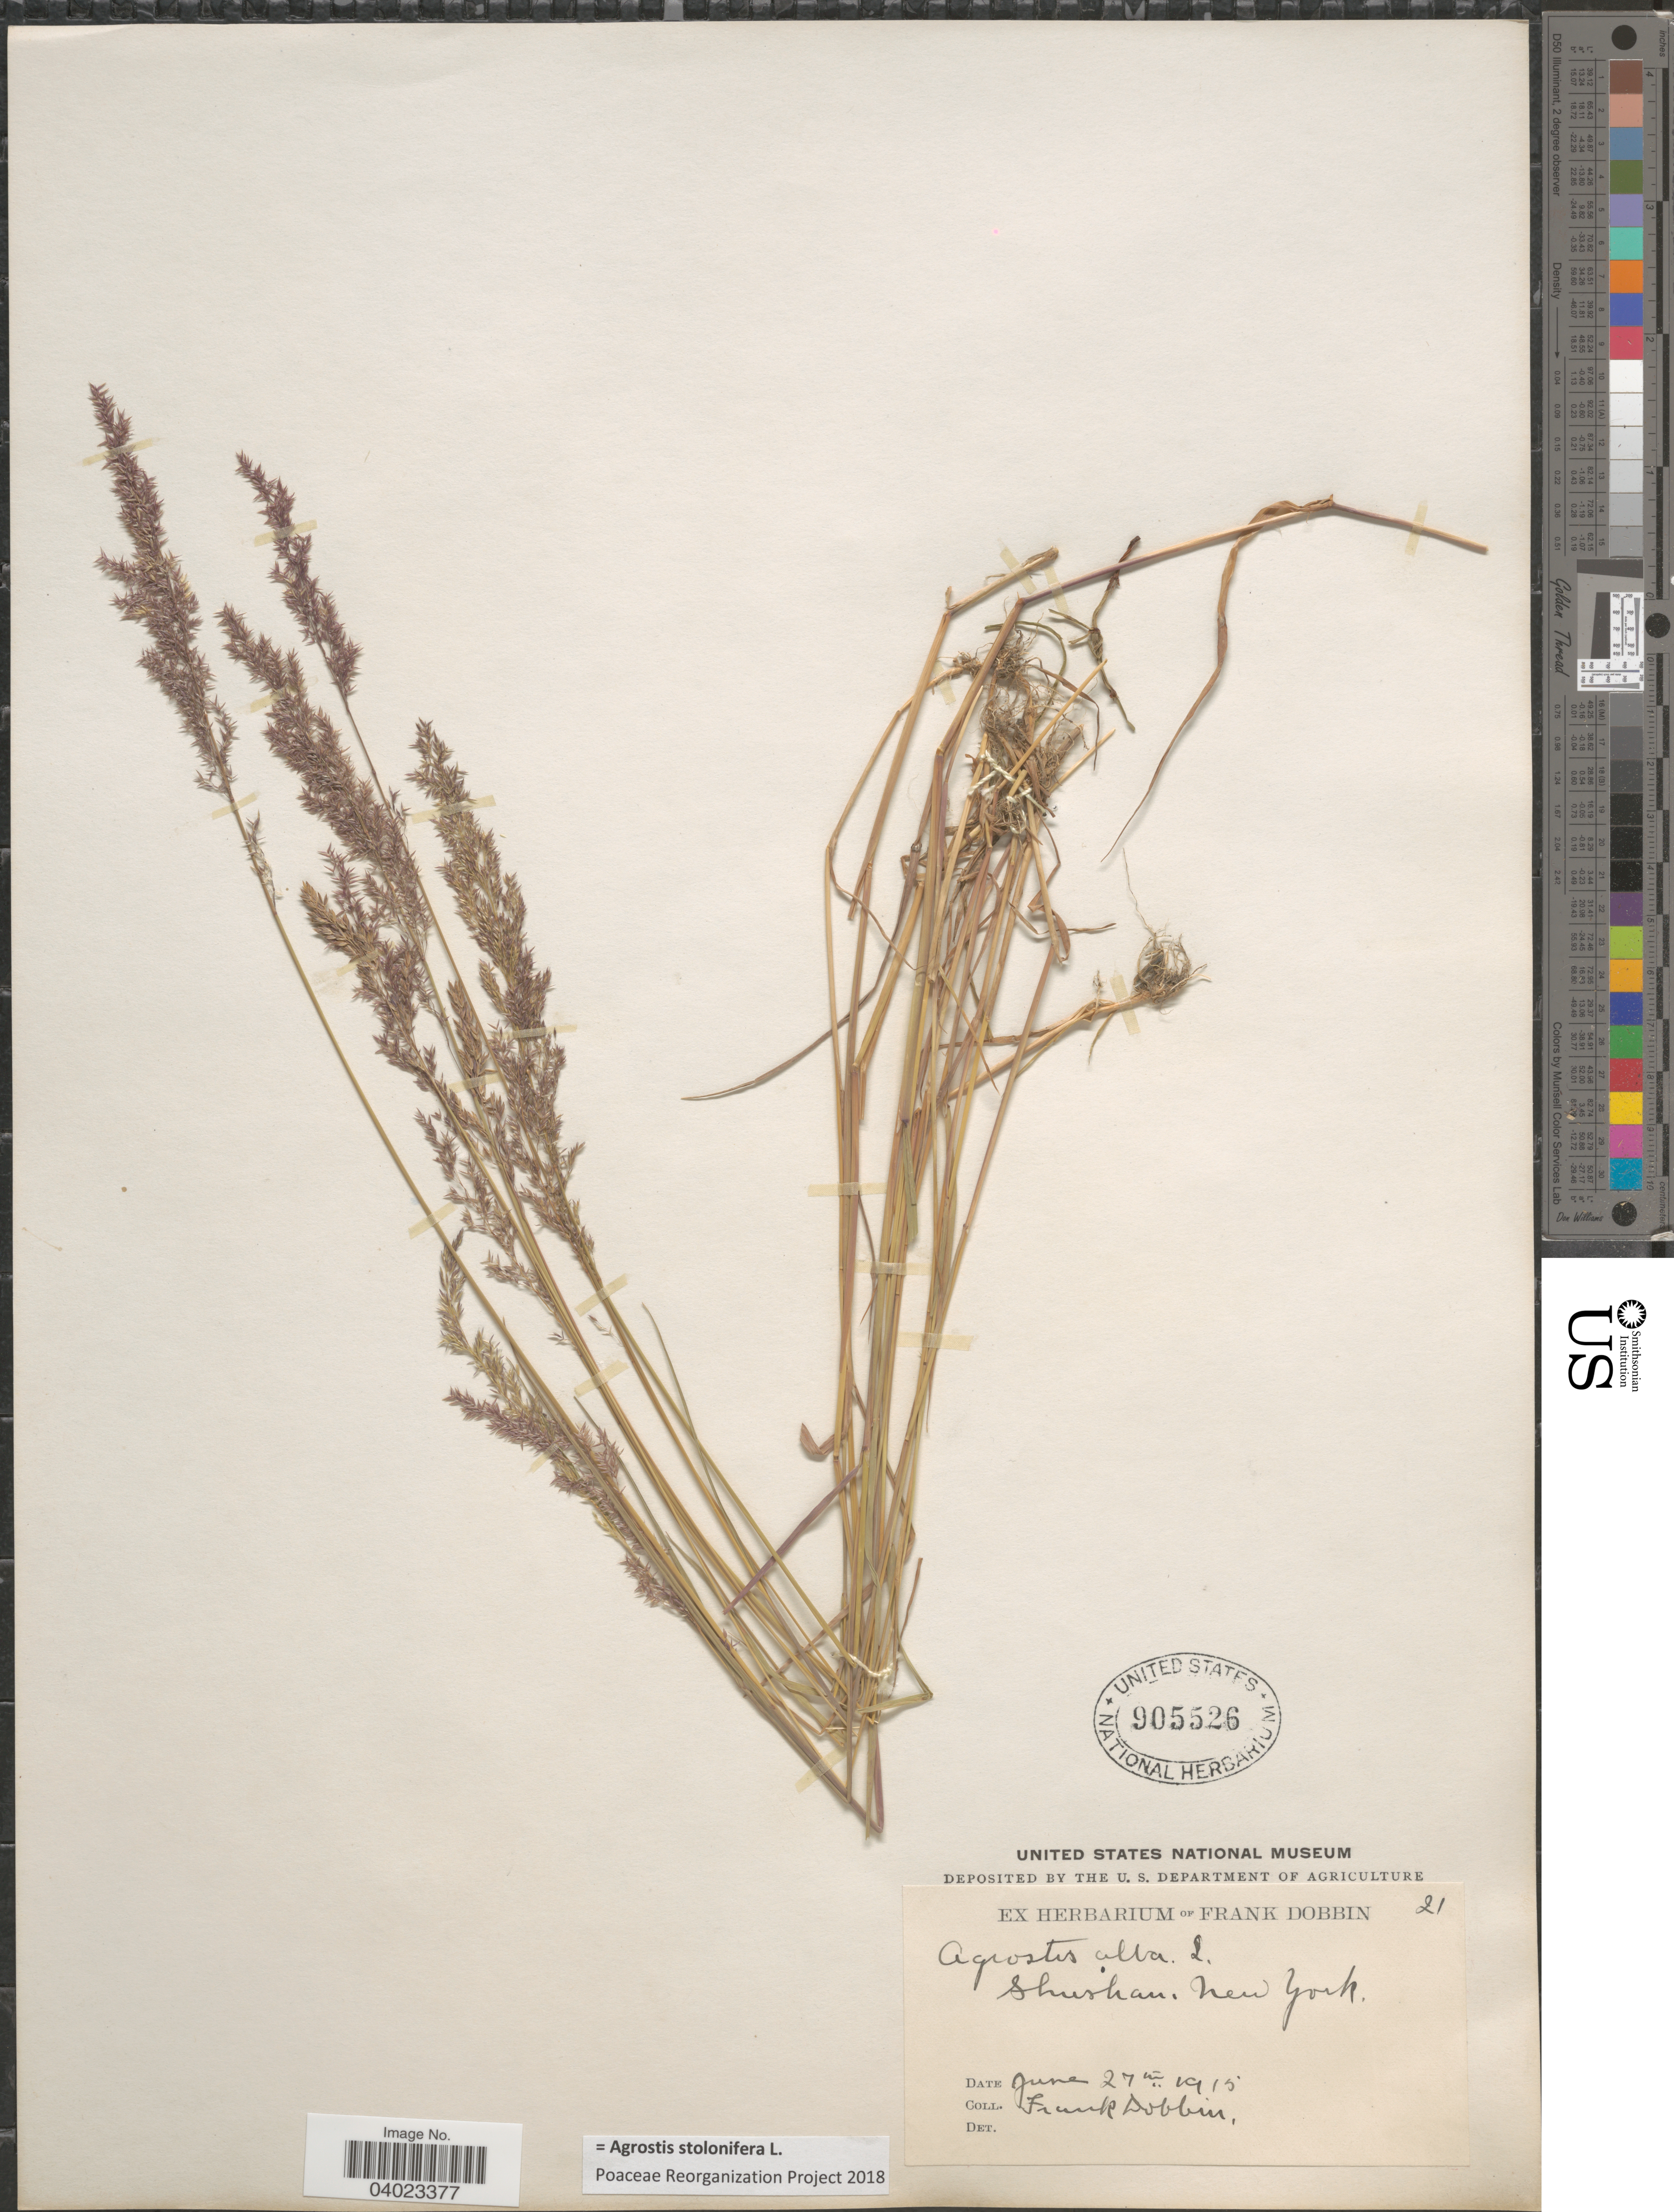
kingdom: Plantae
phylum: Tracheophyta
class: Liliopsida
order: Poales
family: Poaceae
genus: Agrostis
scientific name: Agrostis stolonifera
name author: L.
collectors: F. Dobbin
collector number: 21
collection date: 1915-06-27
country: United States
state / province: New York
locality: Shushan.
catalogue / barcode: US 905526